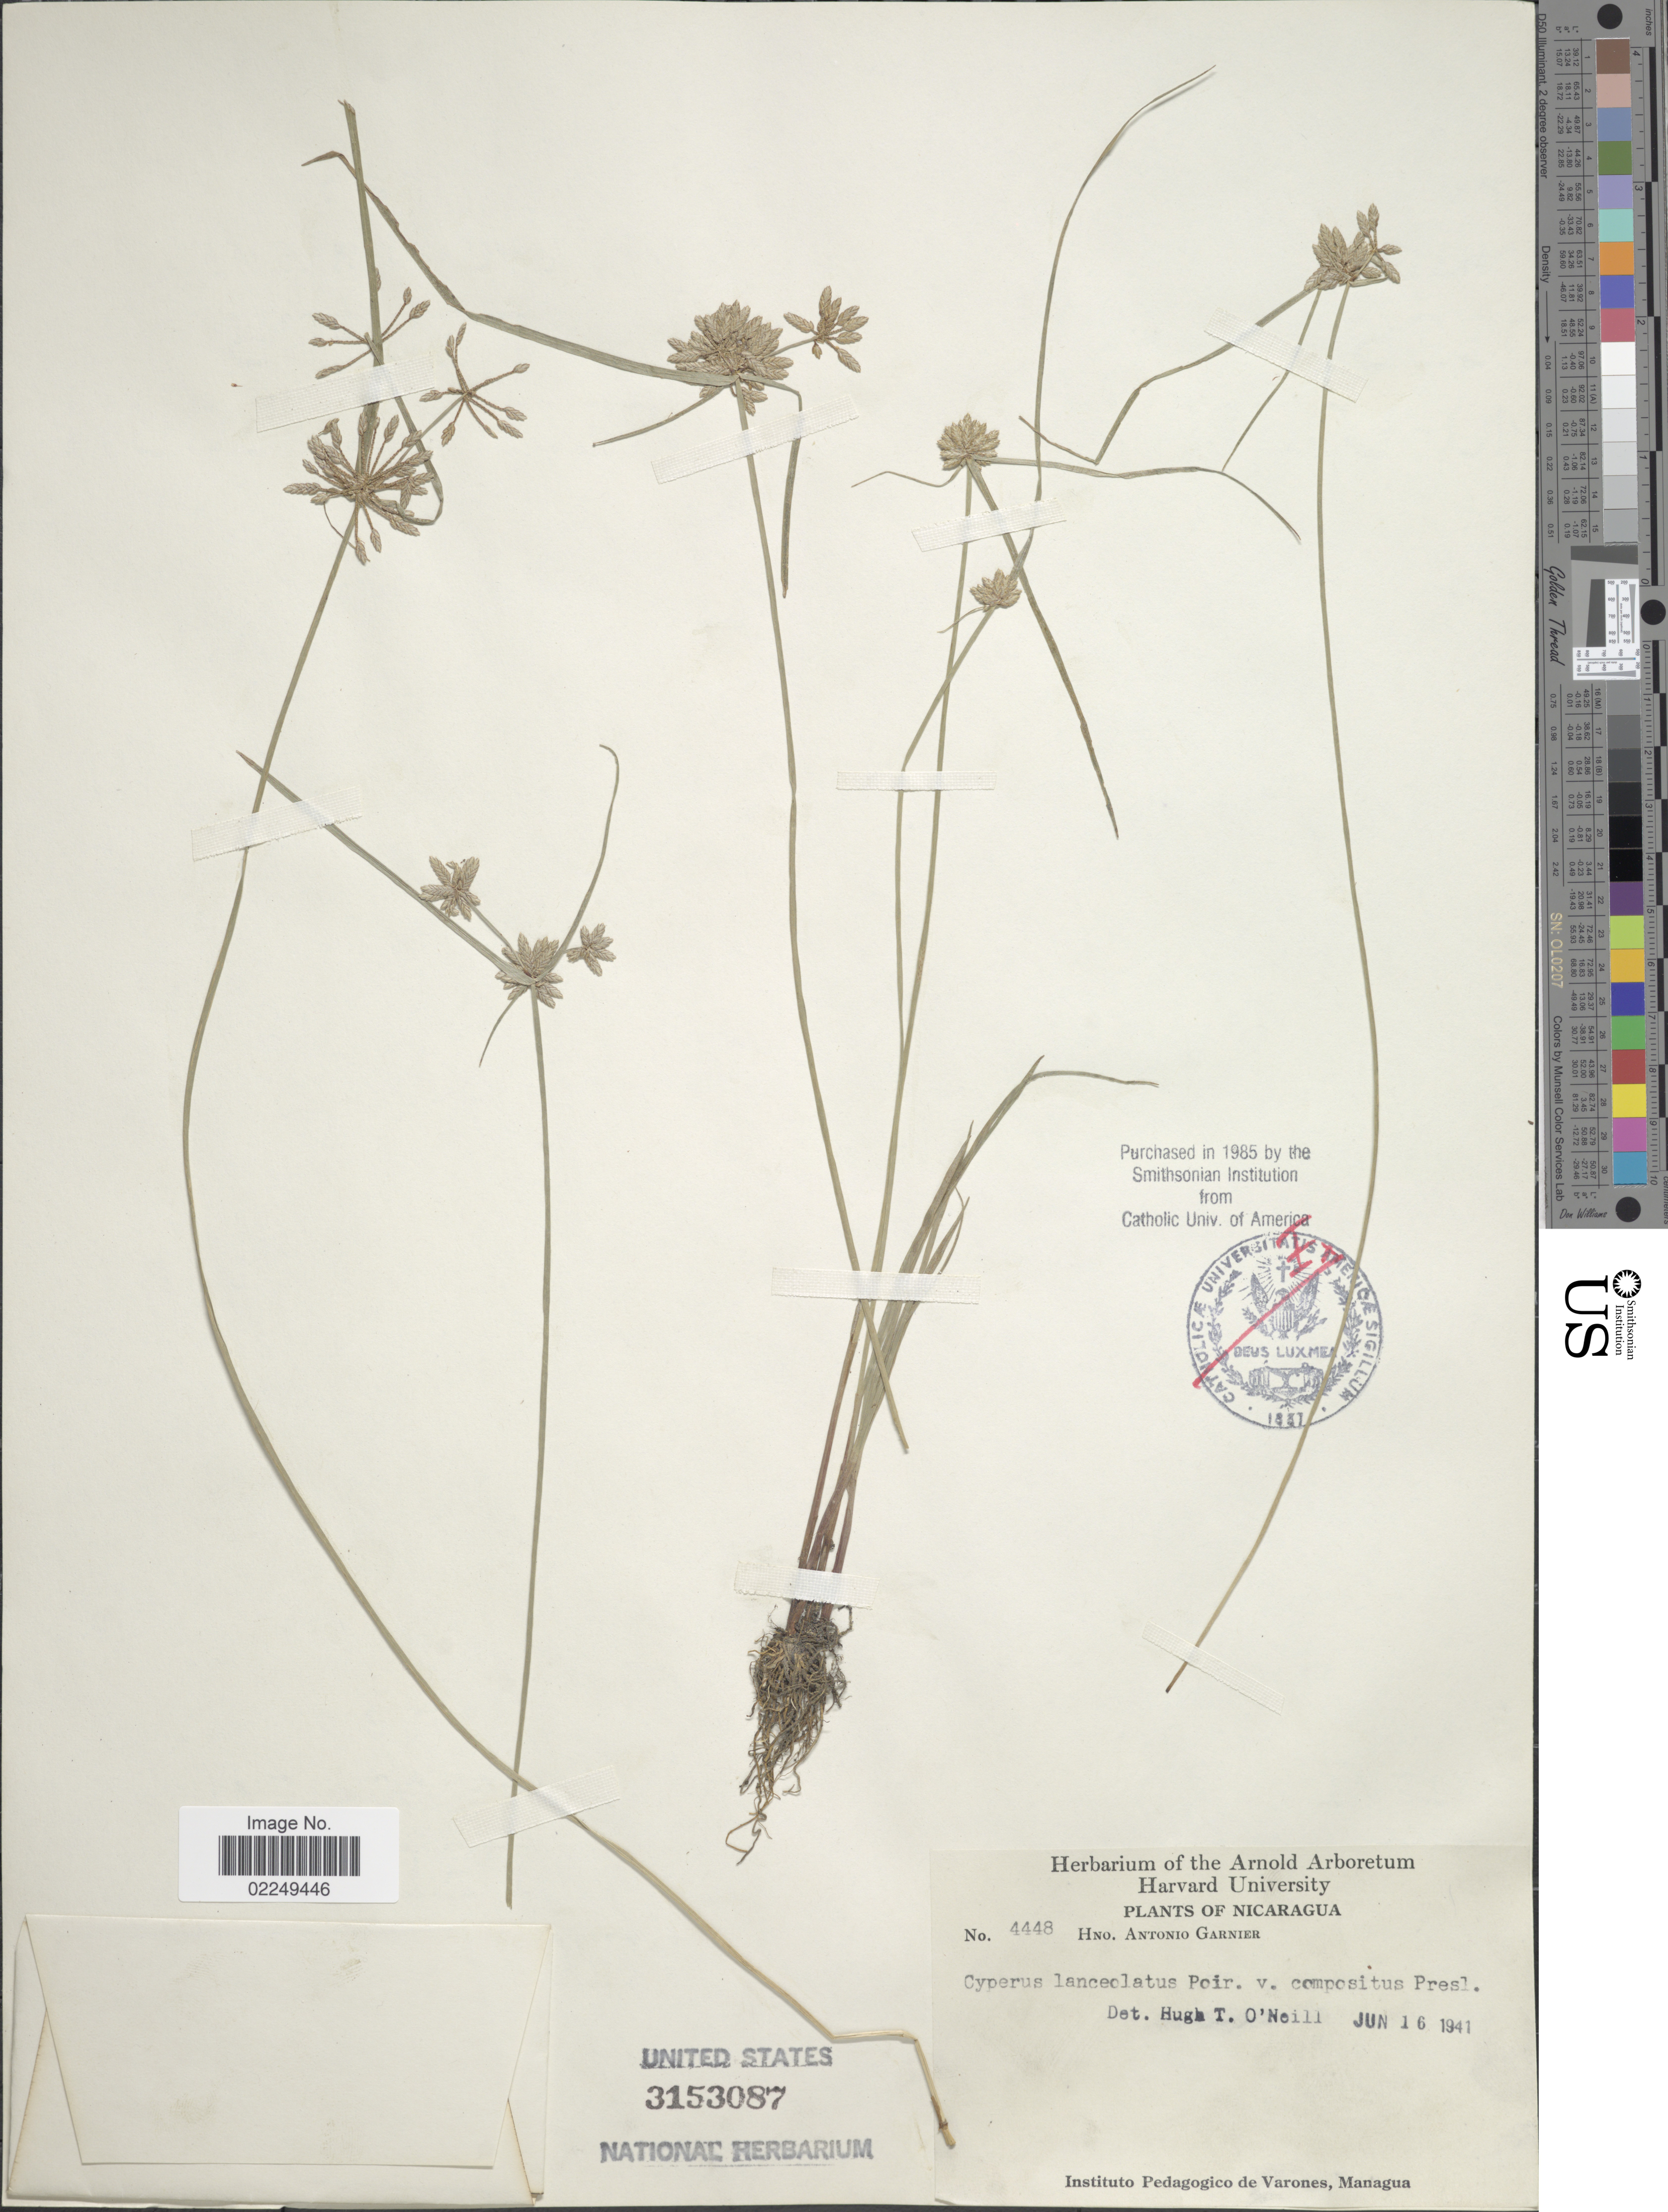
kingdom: Plantae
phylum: Tracheophyta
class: Liliopsida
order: Poales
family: Cyperaceae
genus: Cyperus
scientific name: Cyperus lanceolatus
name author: Poir.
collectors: Bro. A. Garnier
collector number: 4448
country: Nicaragua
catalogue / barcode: US 3153087